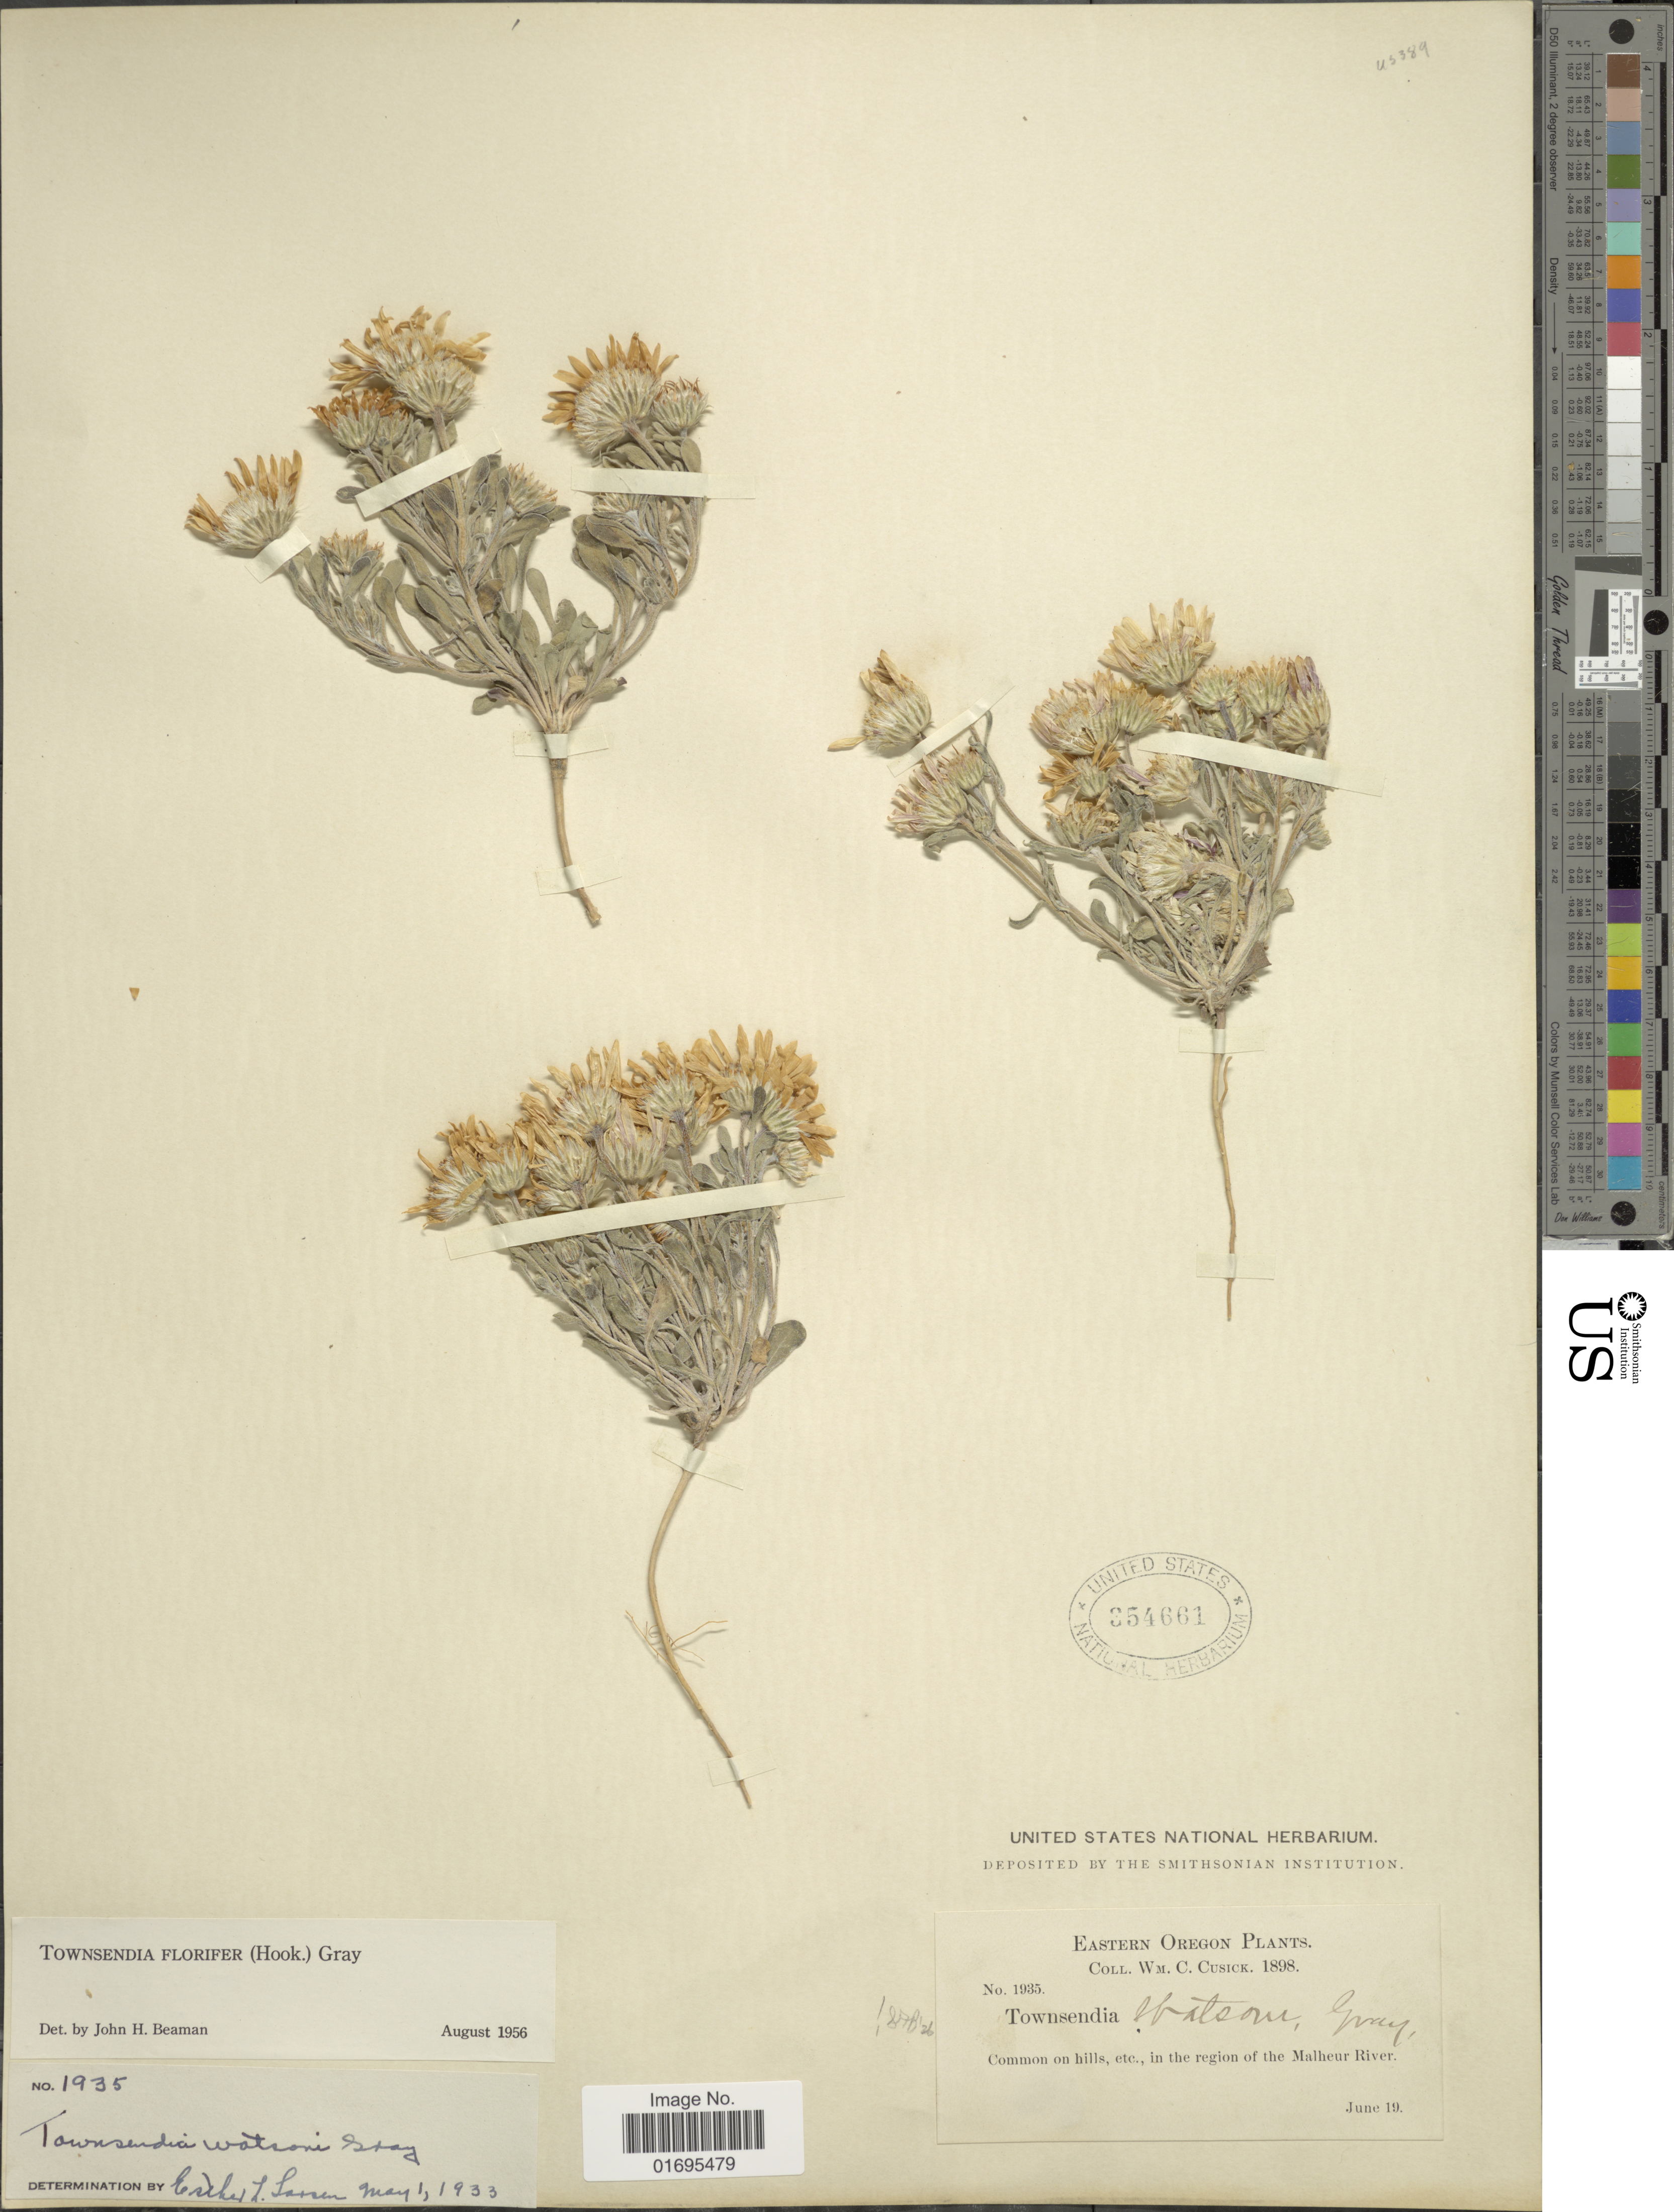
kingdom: Plantae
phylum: Tracheophyta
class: Magnoliopsida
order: Asterales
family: Asteraceae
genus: Townsendia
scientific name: Townsendia florifer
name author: (Hook.) A. Gray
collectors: W. C. Cusick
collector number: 1935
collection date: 1898-06-19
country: United States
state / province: Oregon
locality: Eastern Oregon, common on hills, etc. in the region of the Malheur River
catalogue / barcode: US 354661